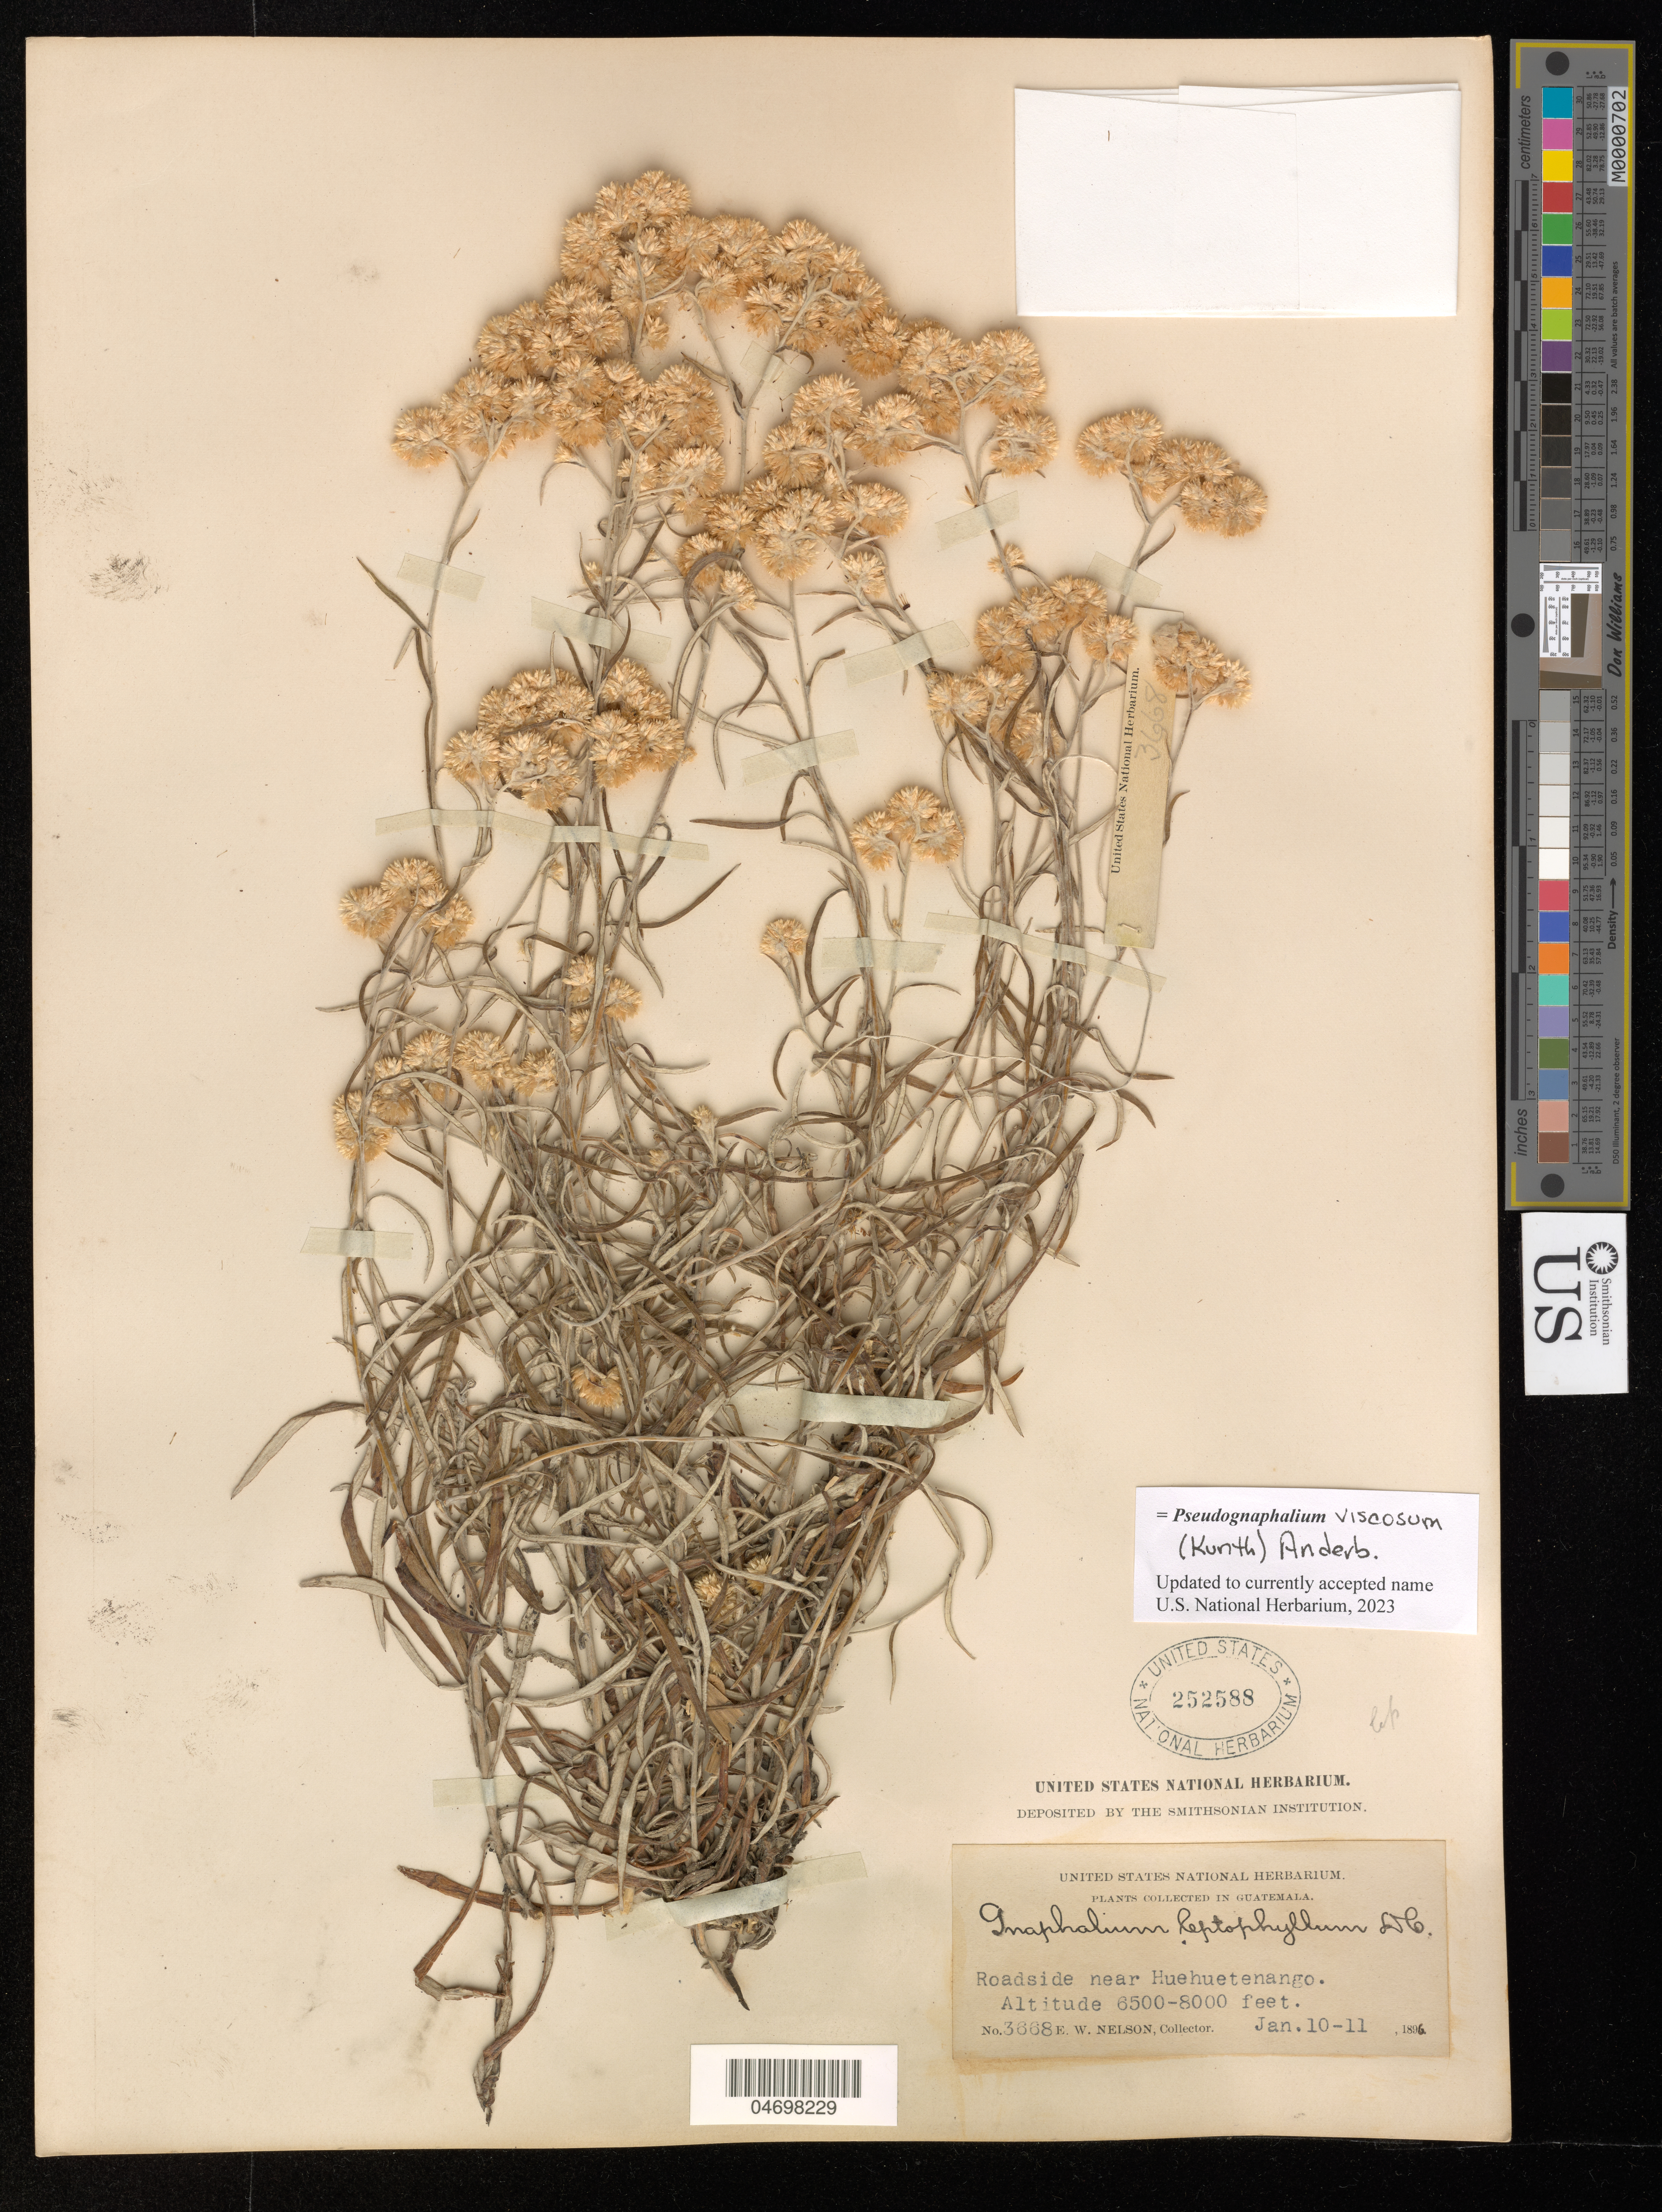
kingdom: Plantae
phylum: Tracheophyta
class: Magnoliopsida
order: Asterales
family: Asteraceae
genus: Pseudognaphalium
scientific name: Pseudognaphalium viscosum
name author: (Kunth) Anderb.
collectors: E. W. Nelson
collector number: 3668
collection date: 1896-01-10/1896-01-11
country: Guatemala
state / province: Huehuetenango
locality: Roadside near Huehuetenango.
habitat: Roadside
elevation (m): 1981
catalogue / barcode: US 252588